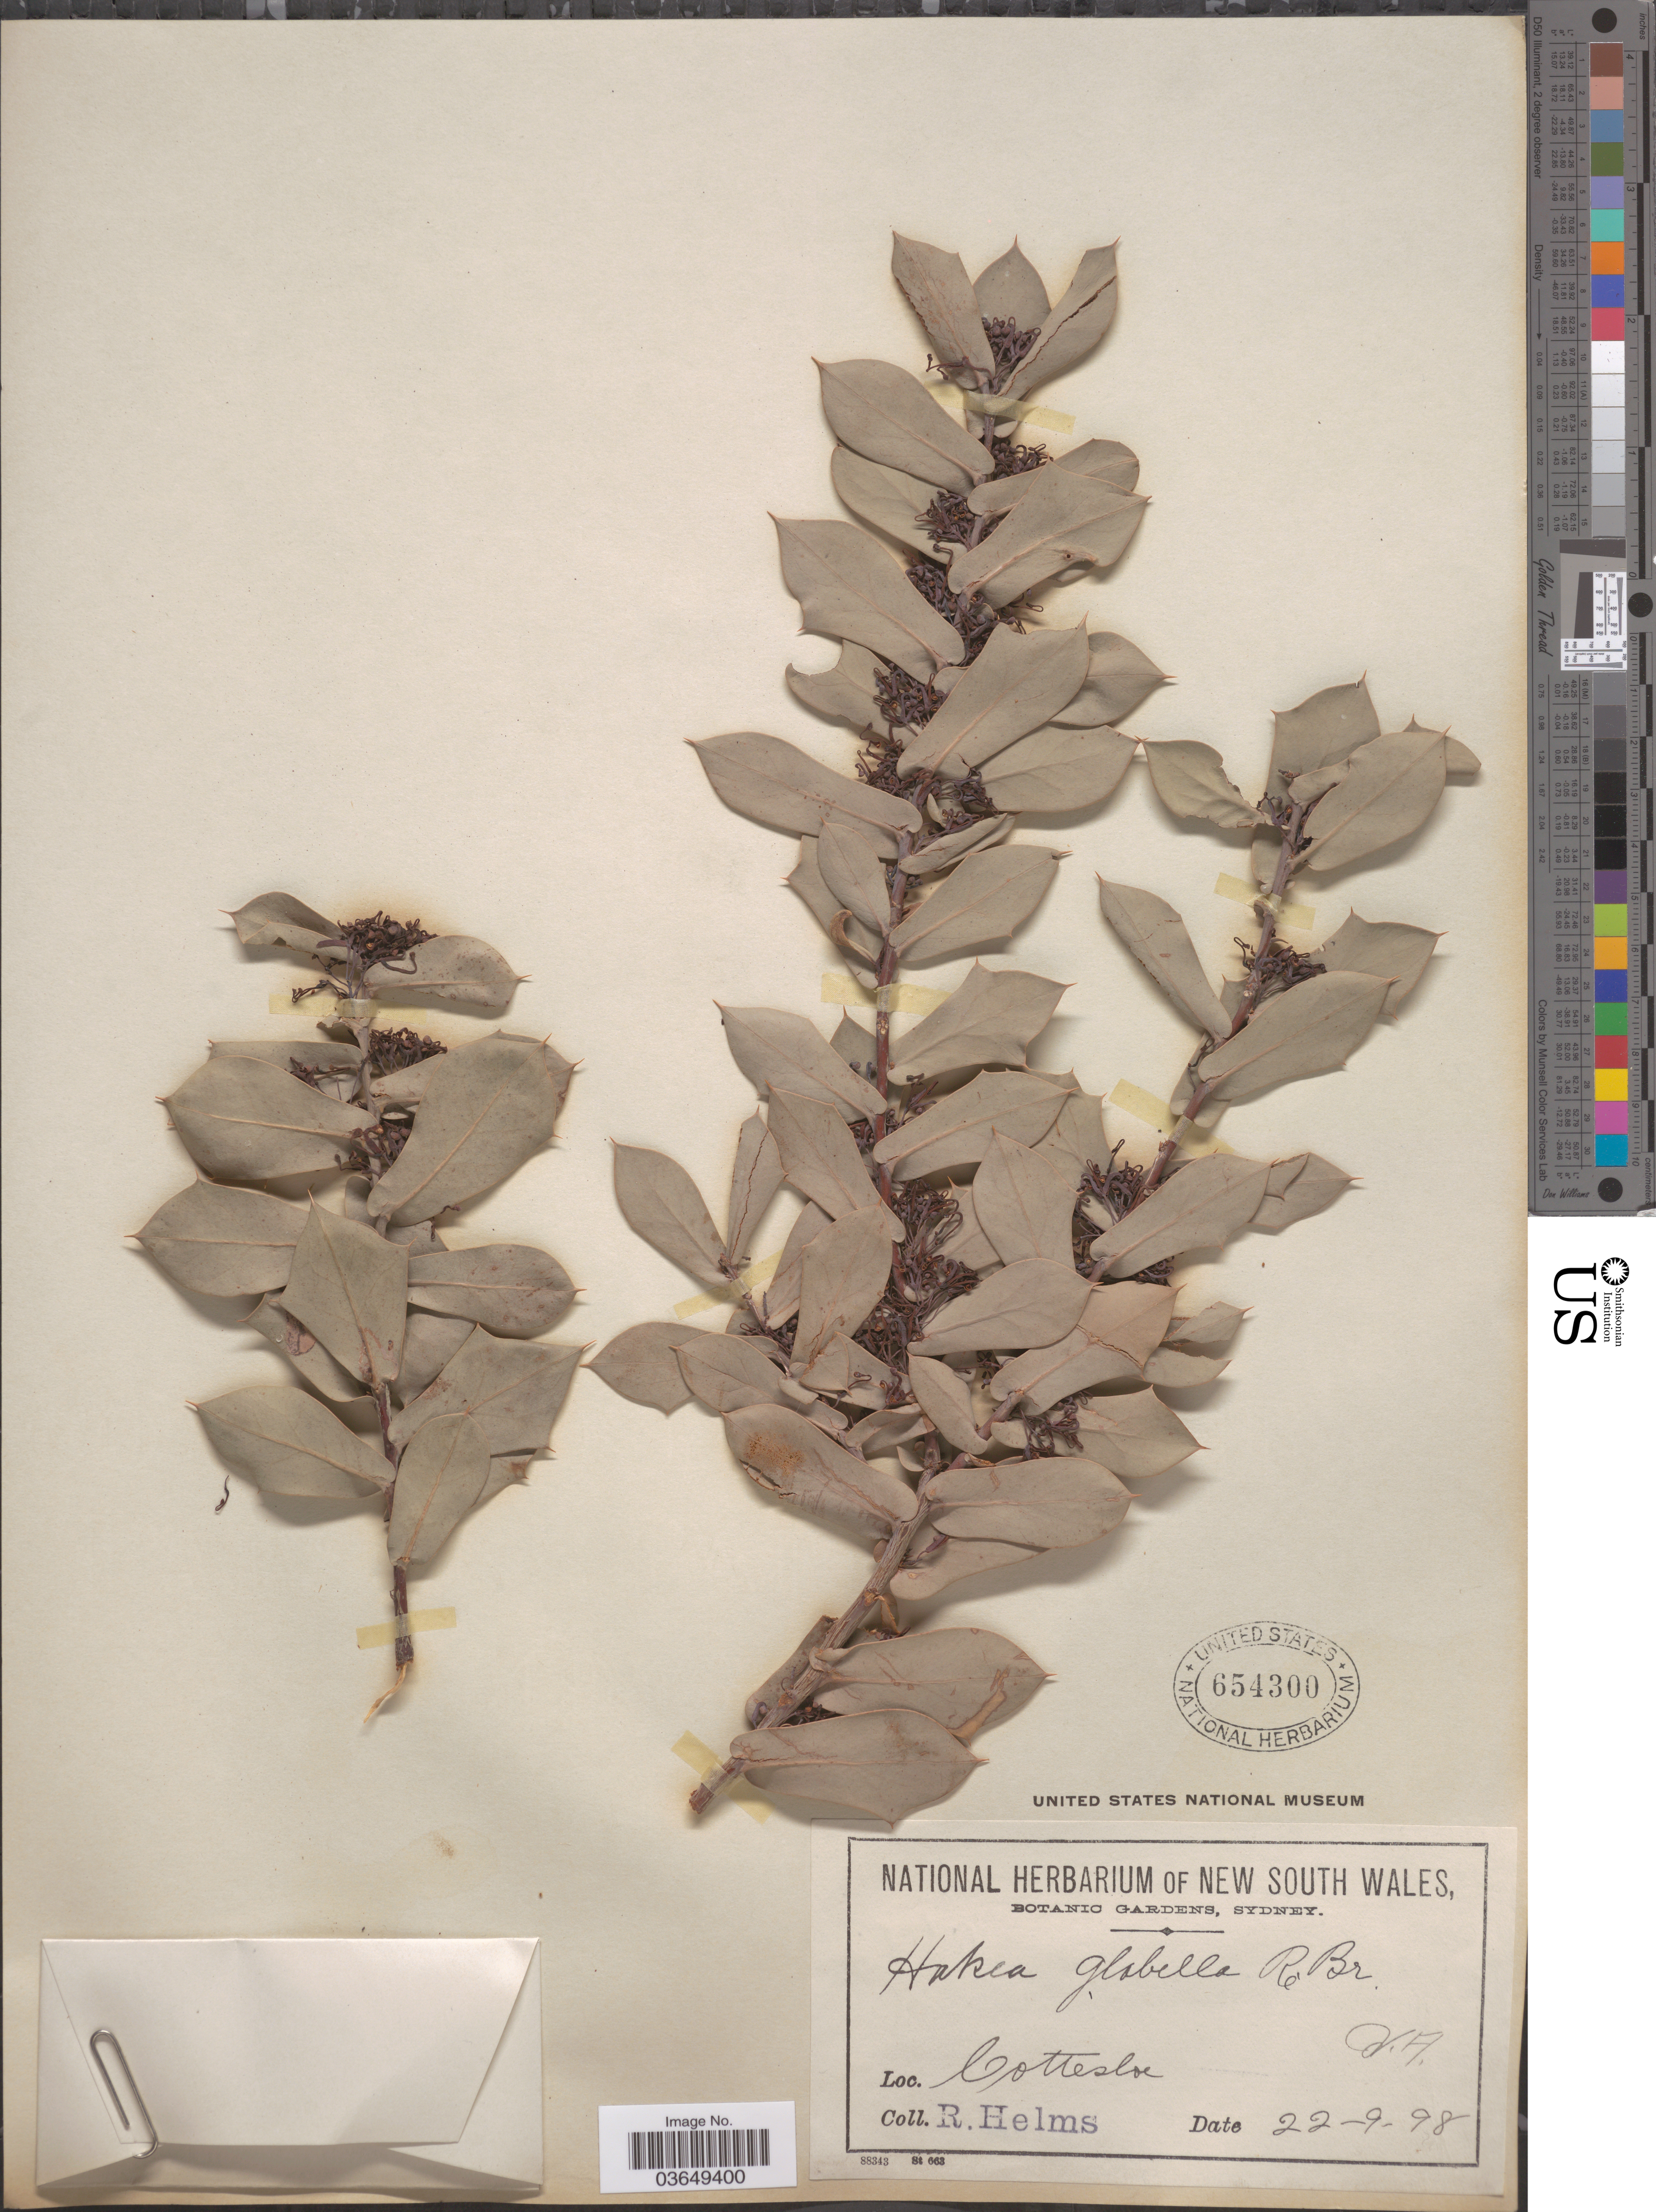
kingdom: Plantae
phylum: Tracheophyta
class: Magnoliopsida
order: Proteales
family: Proteaceae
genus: Hakea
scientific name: Hakea glabella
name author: R. Br.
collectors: R. Helms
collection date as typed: Transcribed d/m/y: 22/9/98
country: Australia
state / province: Western Australia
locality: Cottesloe.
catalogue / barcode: US 654300